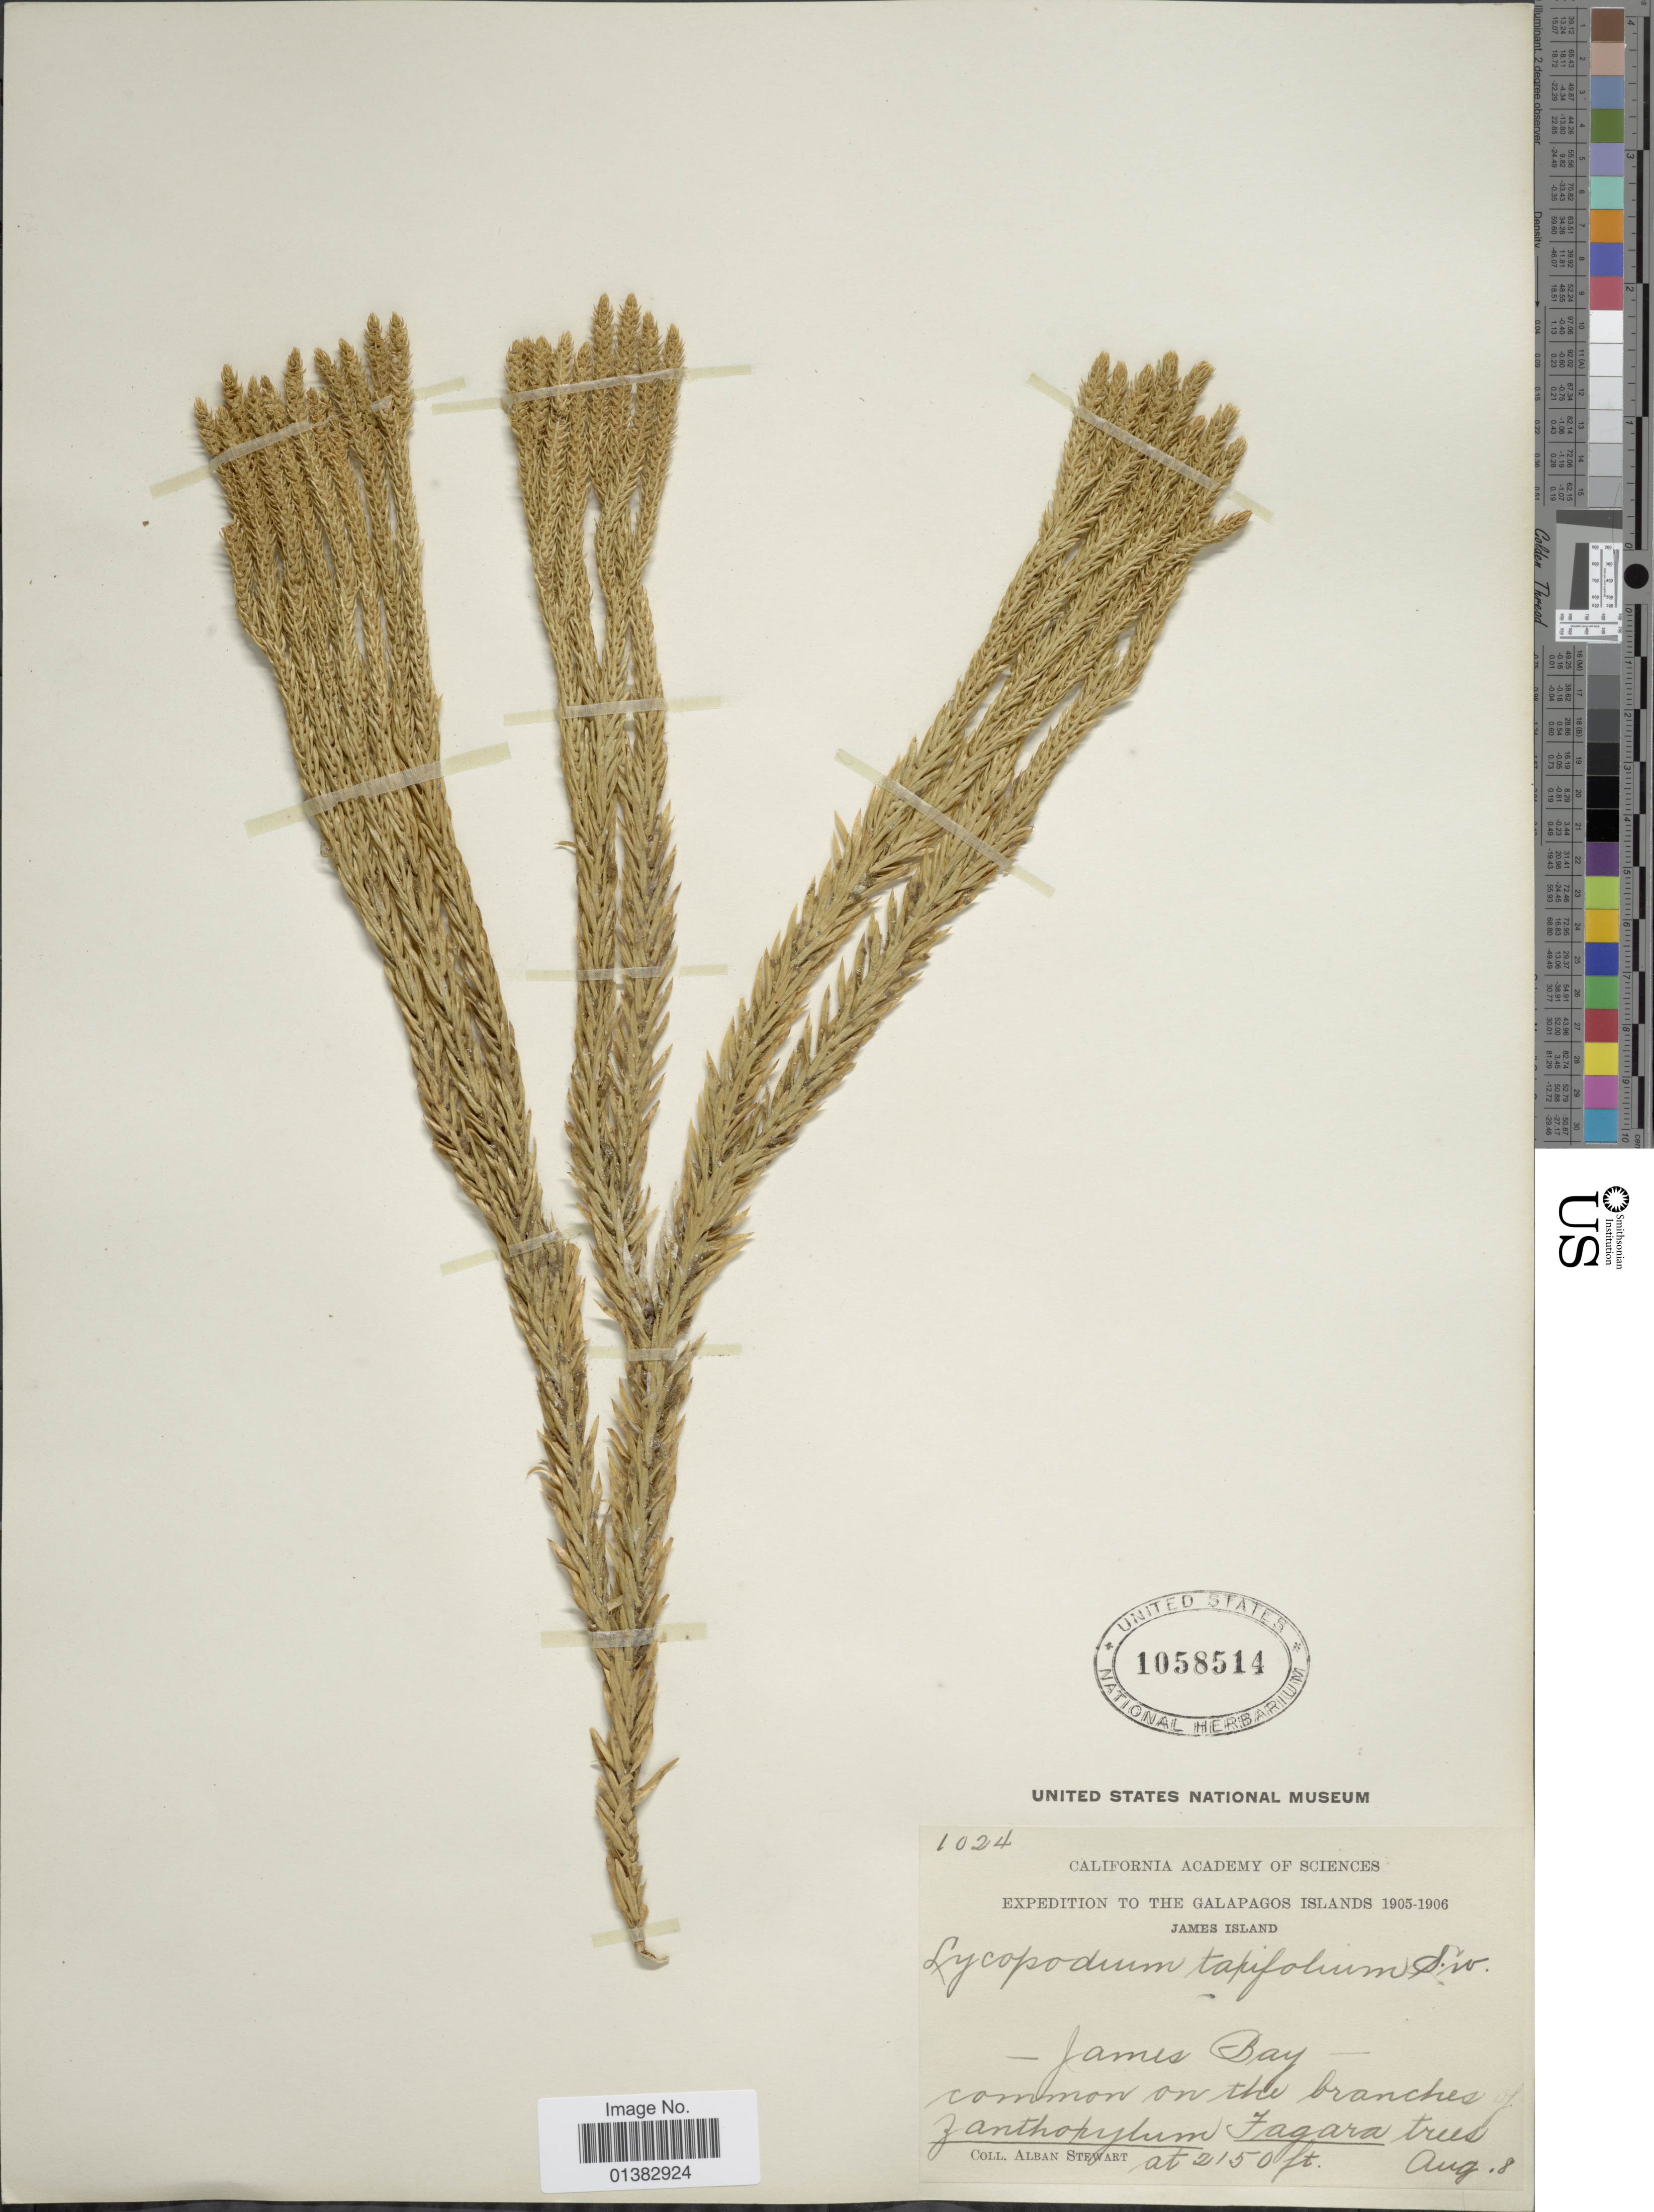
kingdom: Plantae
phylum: Tracheophyta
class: Lycopodiopsida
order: Lycopodiales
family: Lycopodiaceae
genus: Phlegmariurus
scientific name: Phlegmariurus taxifolius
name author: (Sw.) Á. Löve & D. Löve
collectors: A. Stewart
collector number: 1024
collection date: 1905-08-08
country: Ecuador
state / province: Colón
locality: James Island, James Bay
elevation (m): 655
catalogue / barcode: US 1058514